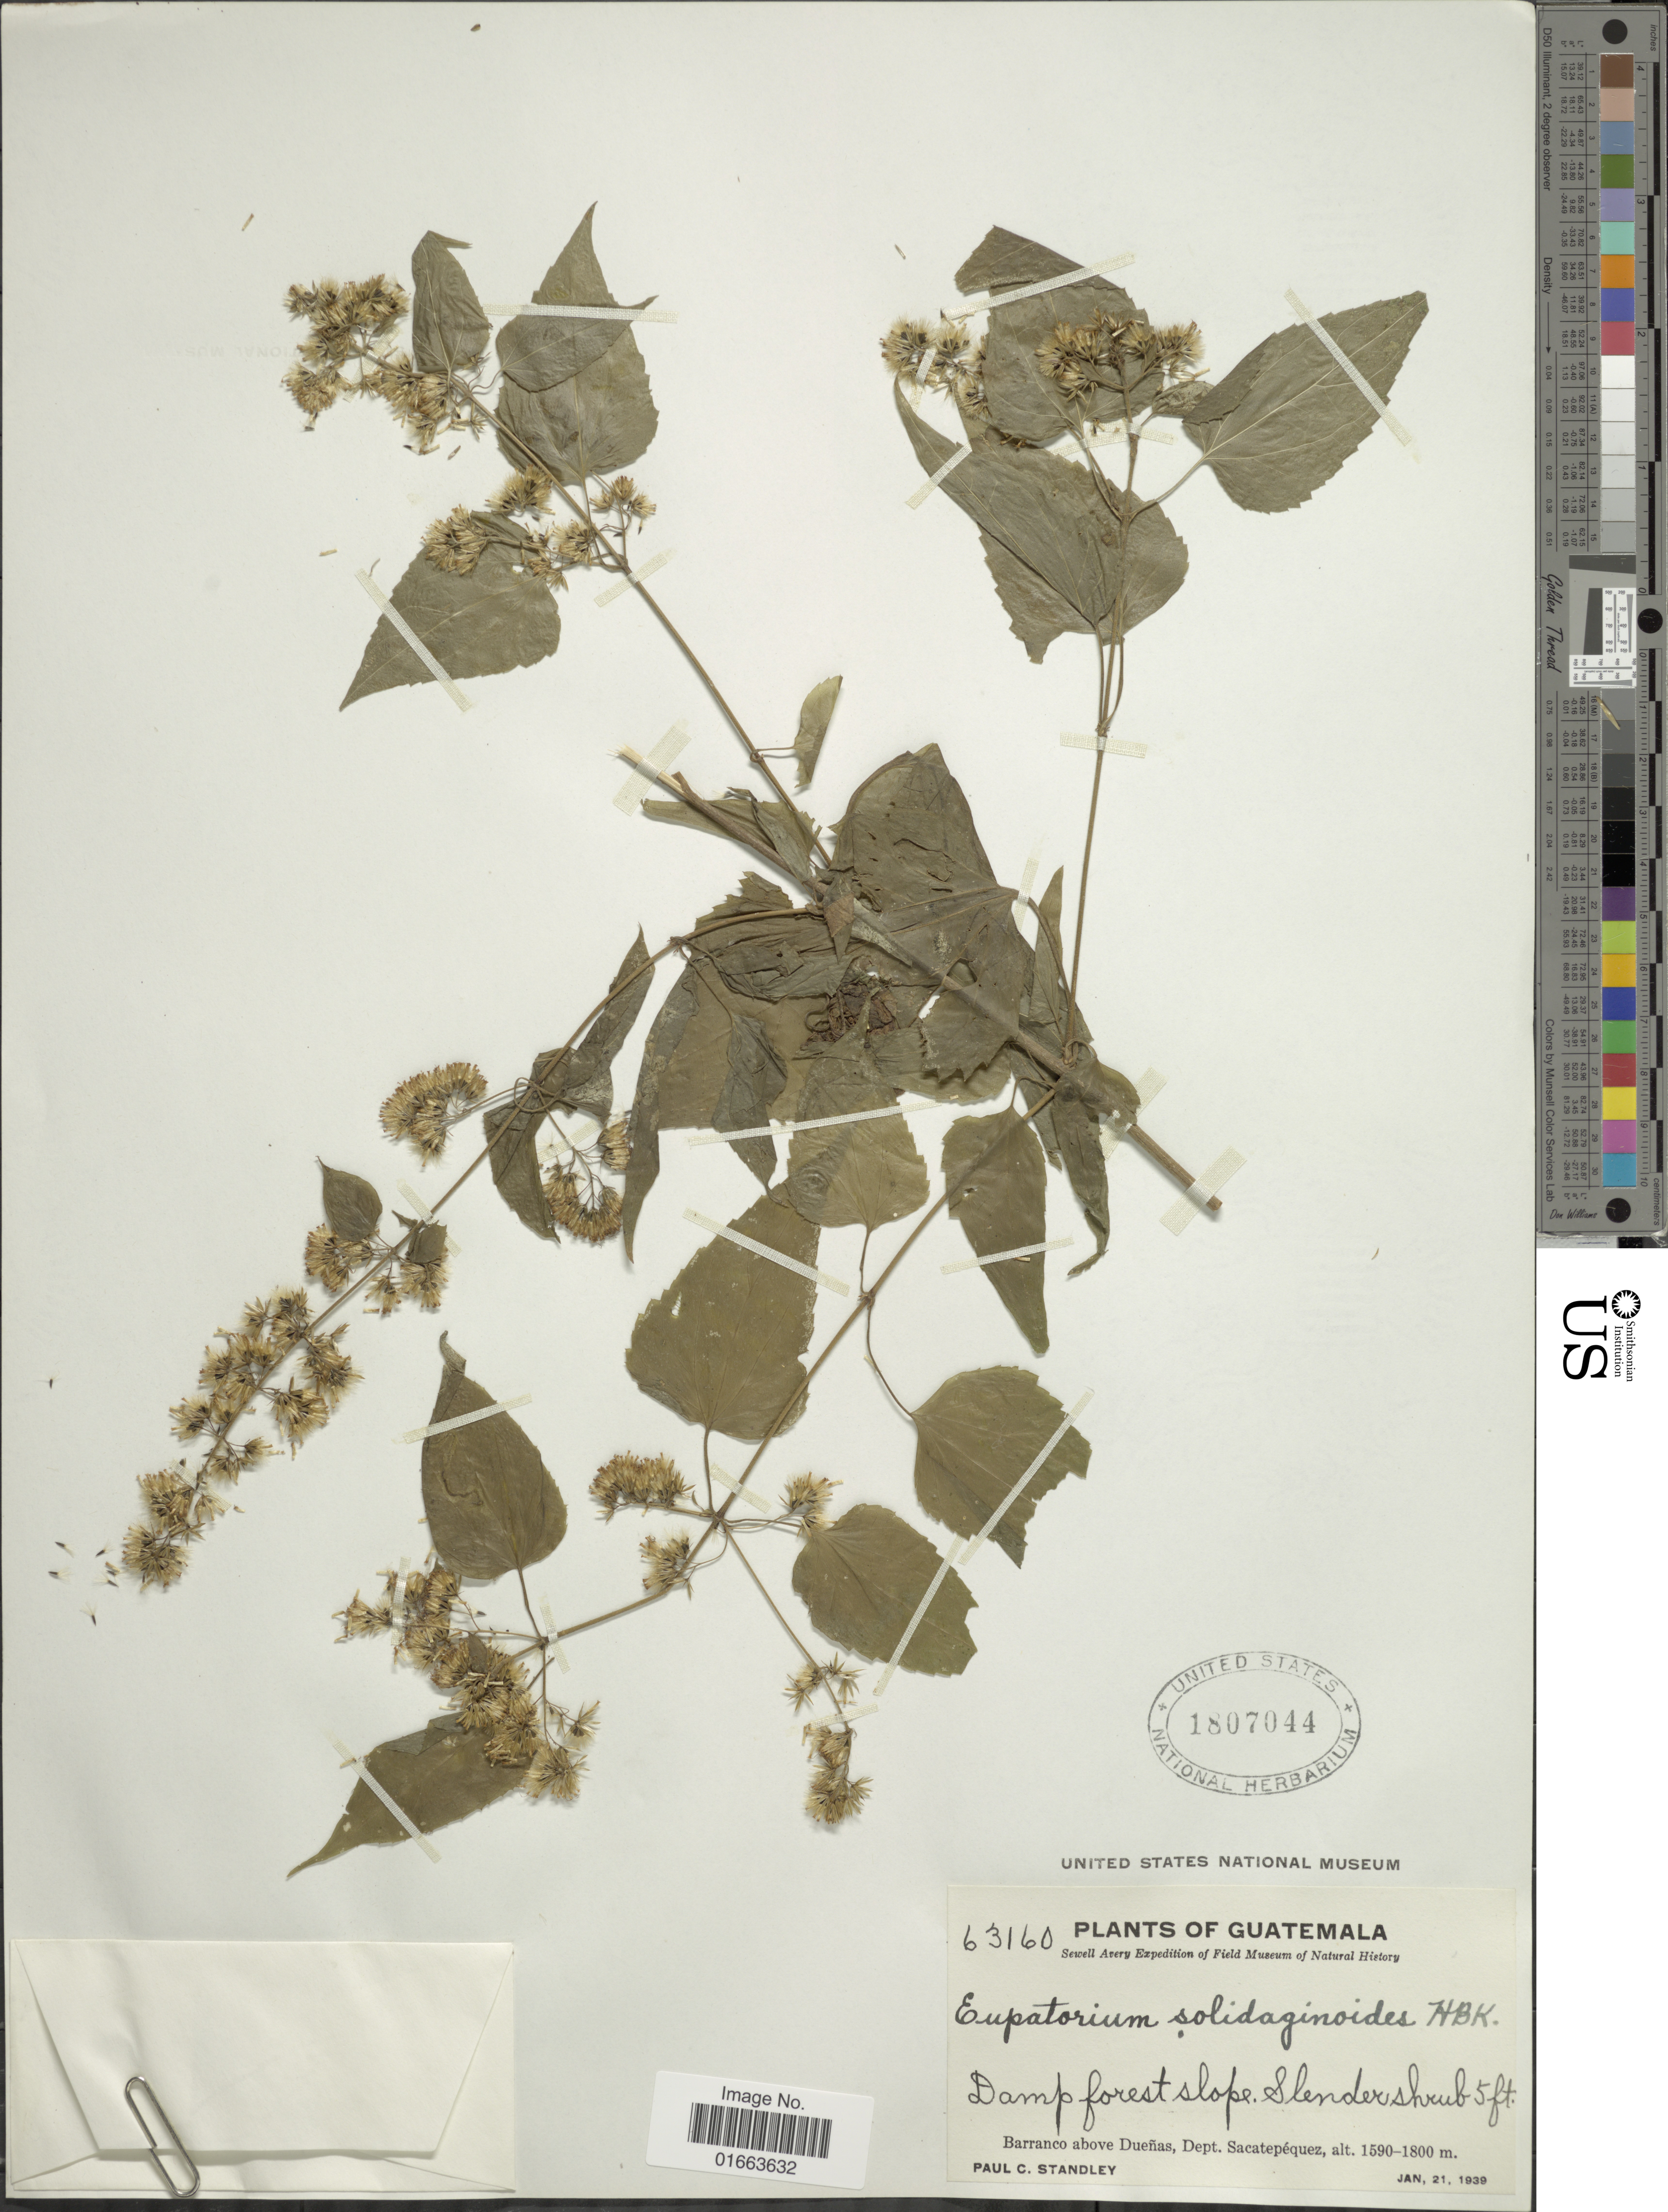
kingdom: Plantae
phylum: Tracheophyta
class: Magnoliopsida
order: Asterales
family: Asteraceae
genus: Koanophyllon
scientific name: Koanophyllon solidaginoides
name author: (Kunth) R.M. King & H. Rob.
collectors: P. C. Standley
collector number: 63160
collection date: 1939-01-21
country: Guatemala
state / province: Sacatepéquez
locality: Damp forest slope, Slender shrub, Barranco above Dueñas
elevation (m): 1590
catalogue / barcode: US 1807044